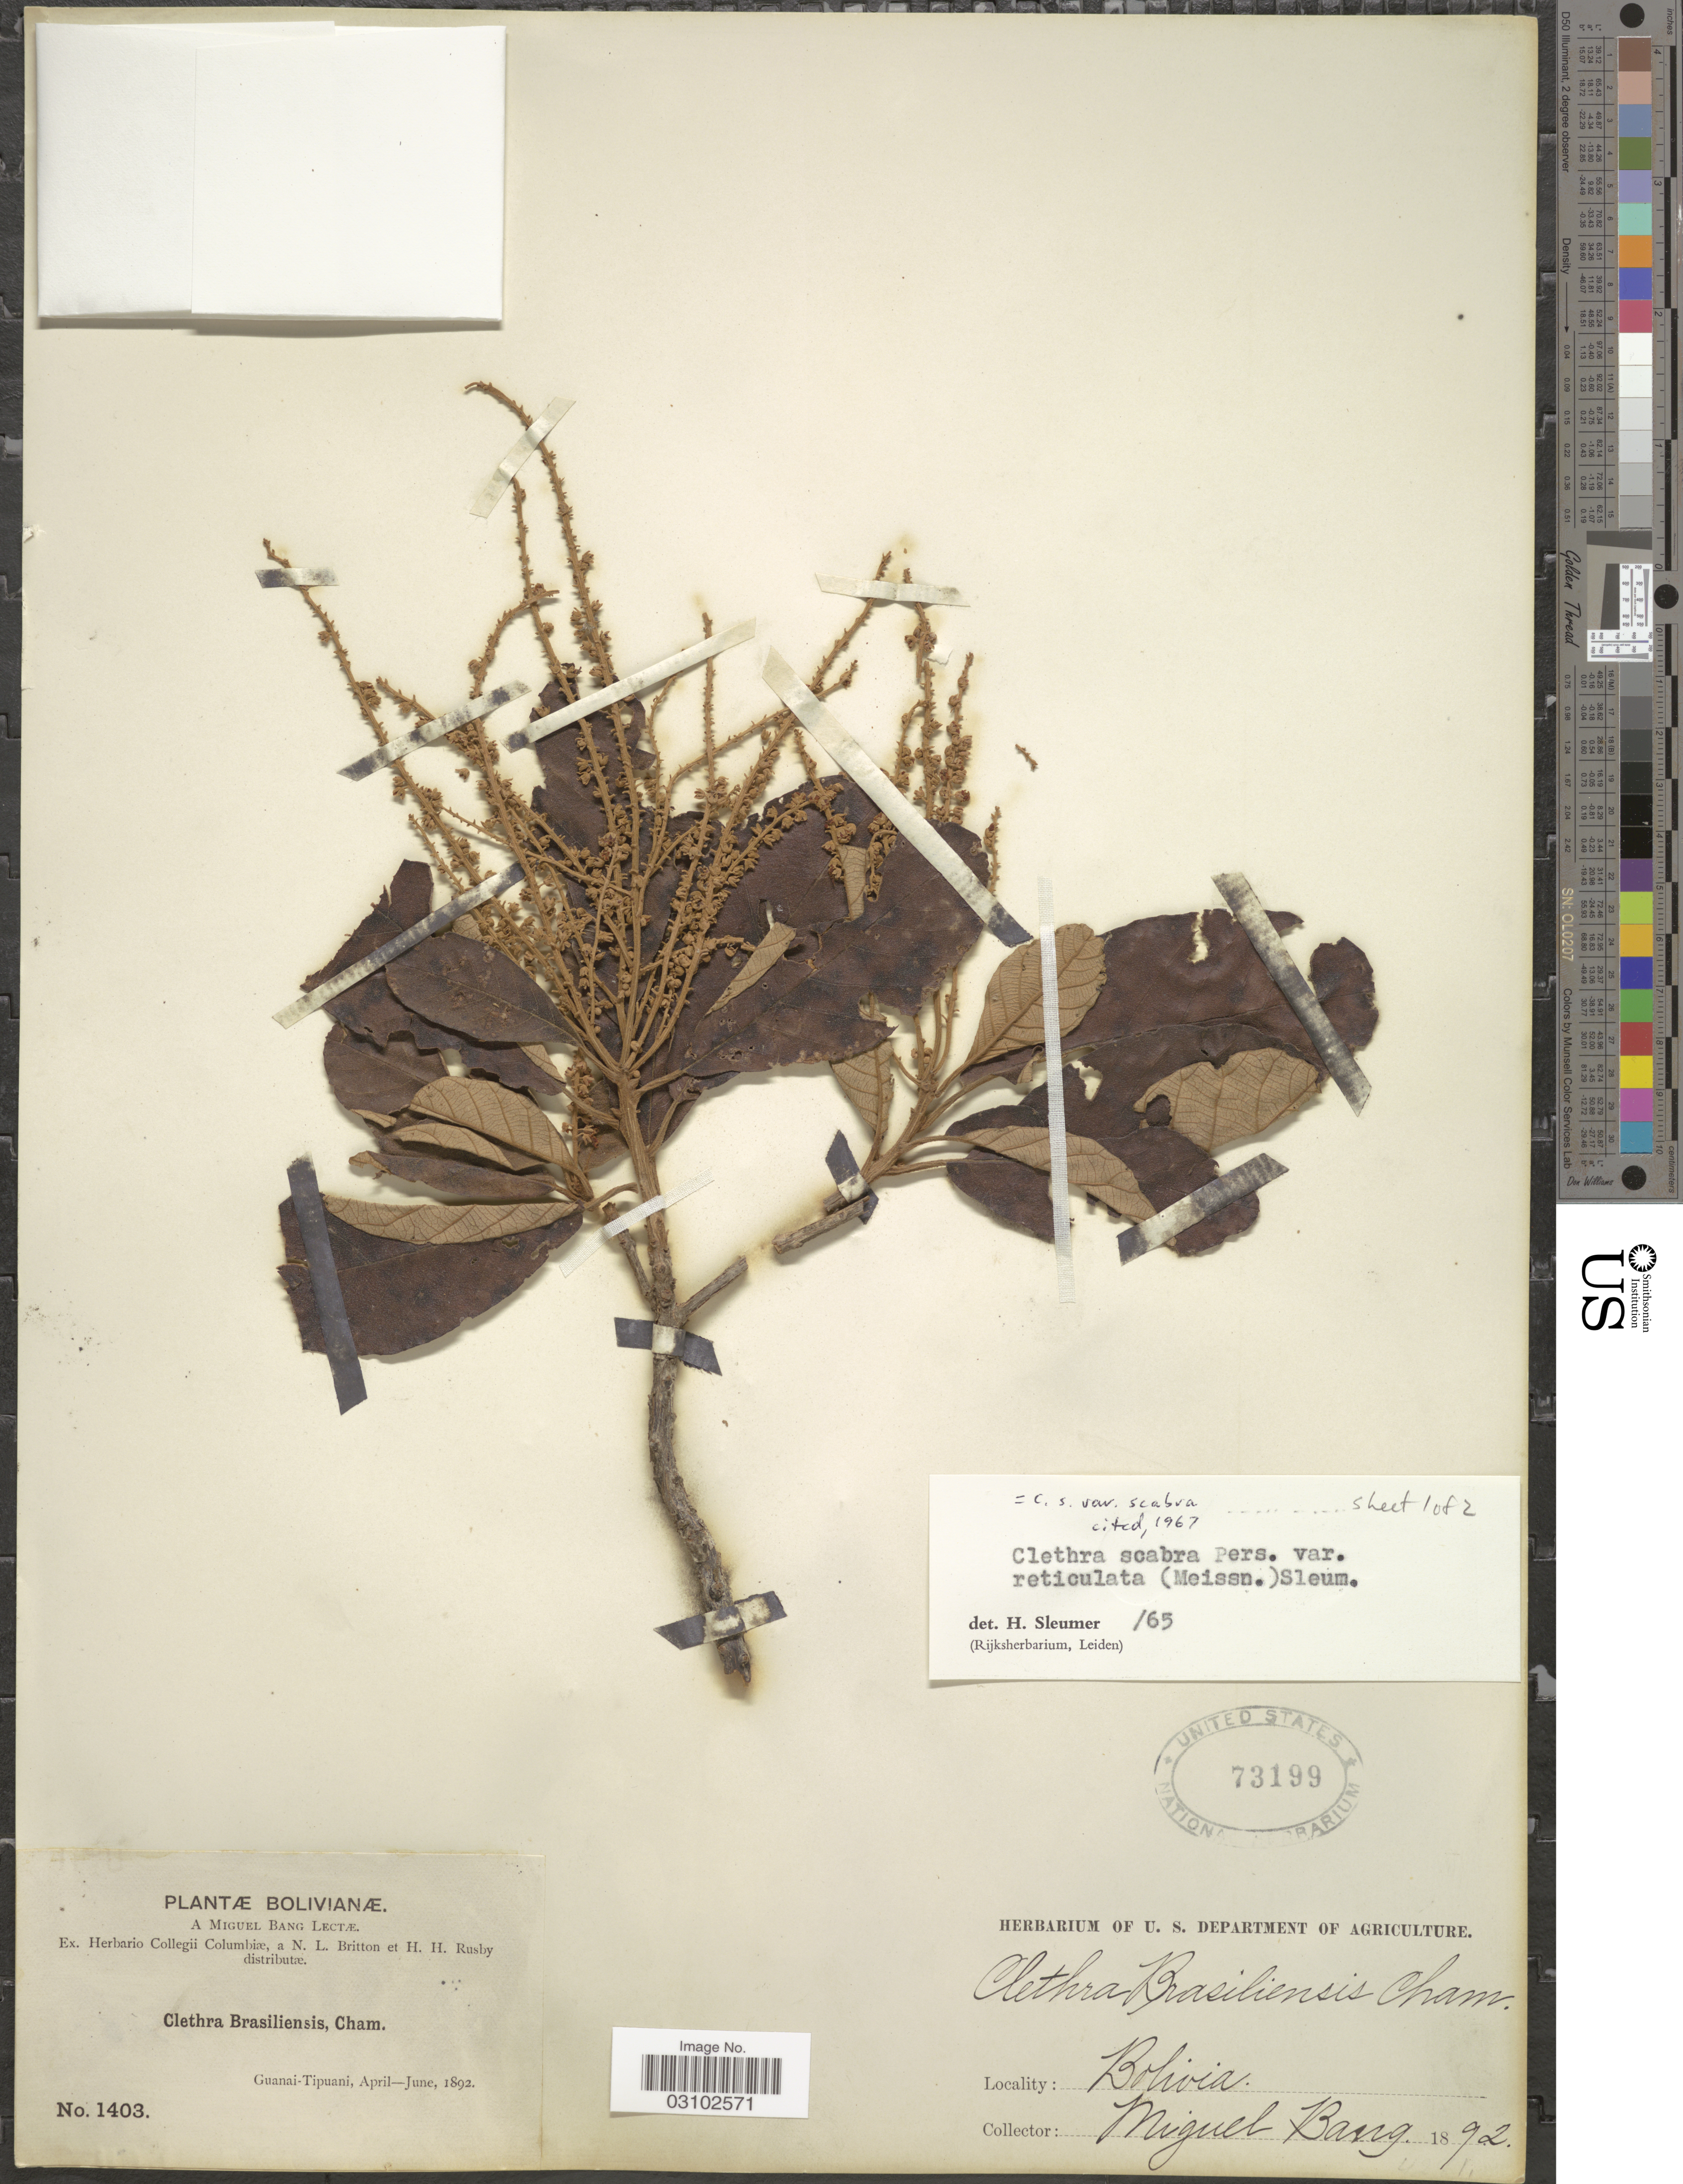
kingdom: Plantae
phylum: Tracheophyta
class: Magnoliopsida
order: Ericales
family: Clethraceae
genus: Clethra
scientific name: Clethra scabra var. scabra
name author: Pers.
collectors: M. Bang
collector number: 1403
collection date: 1892-04/1892-06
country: Bolivia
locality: Guanai - Tipuani.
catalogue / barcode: US 73199